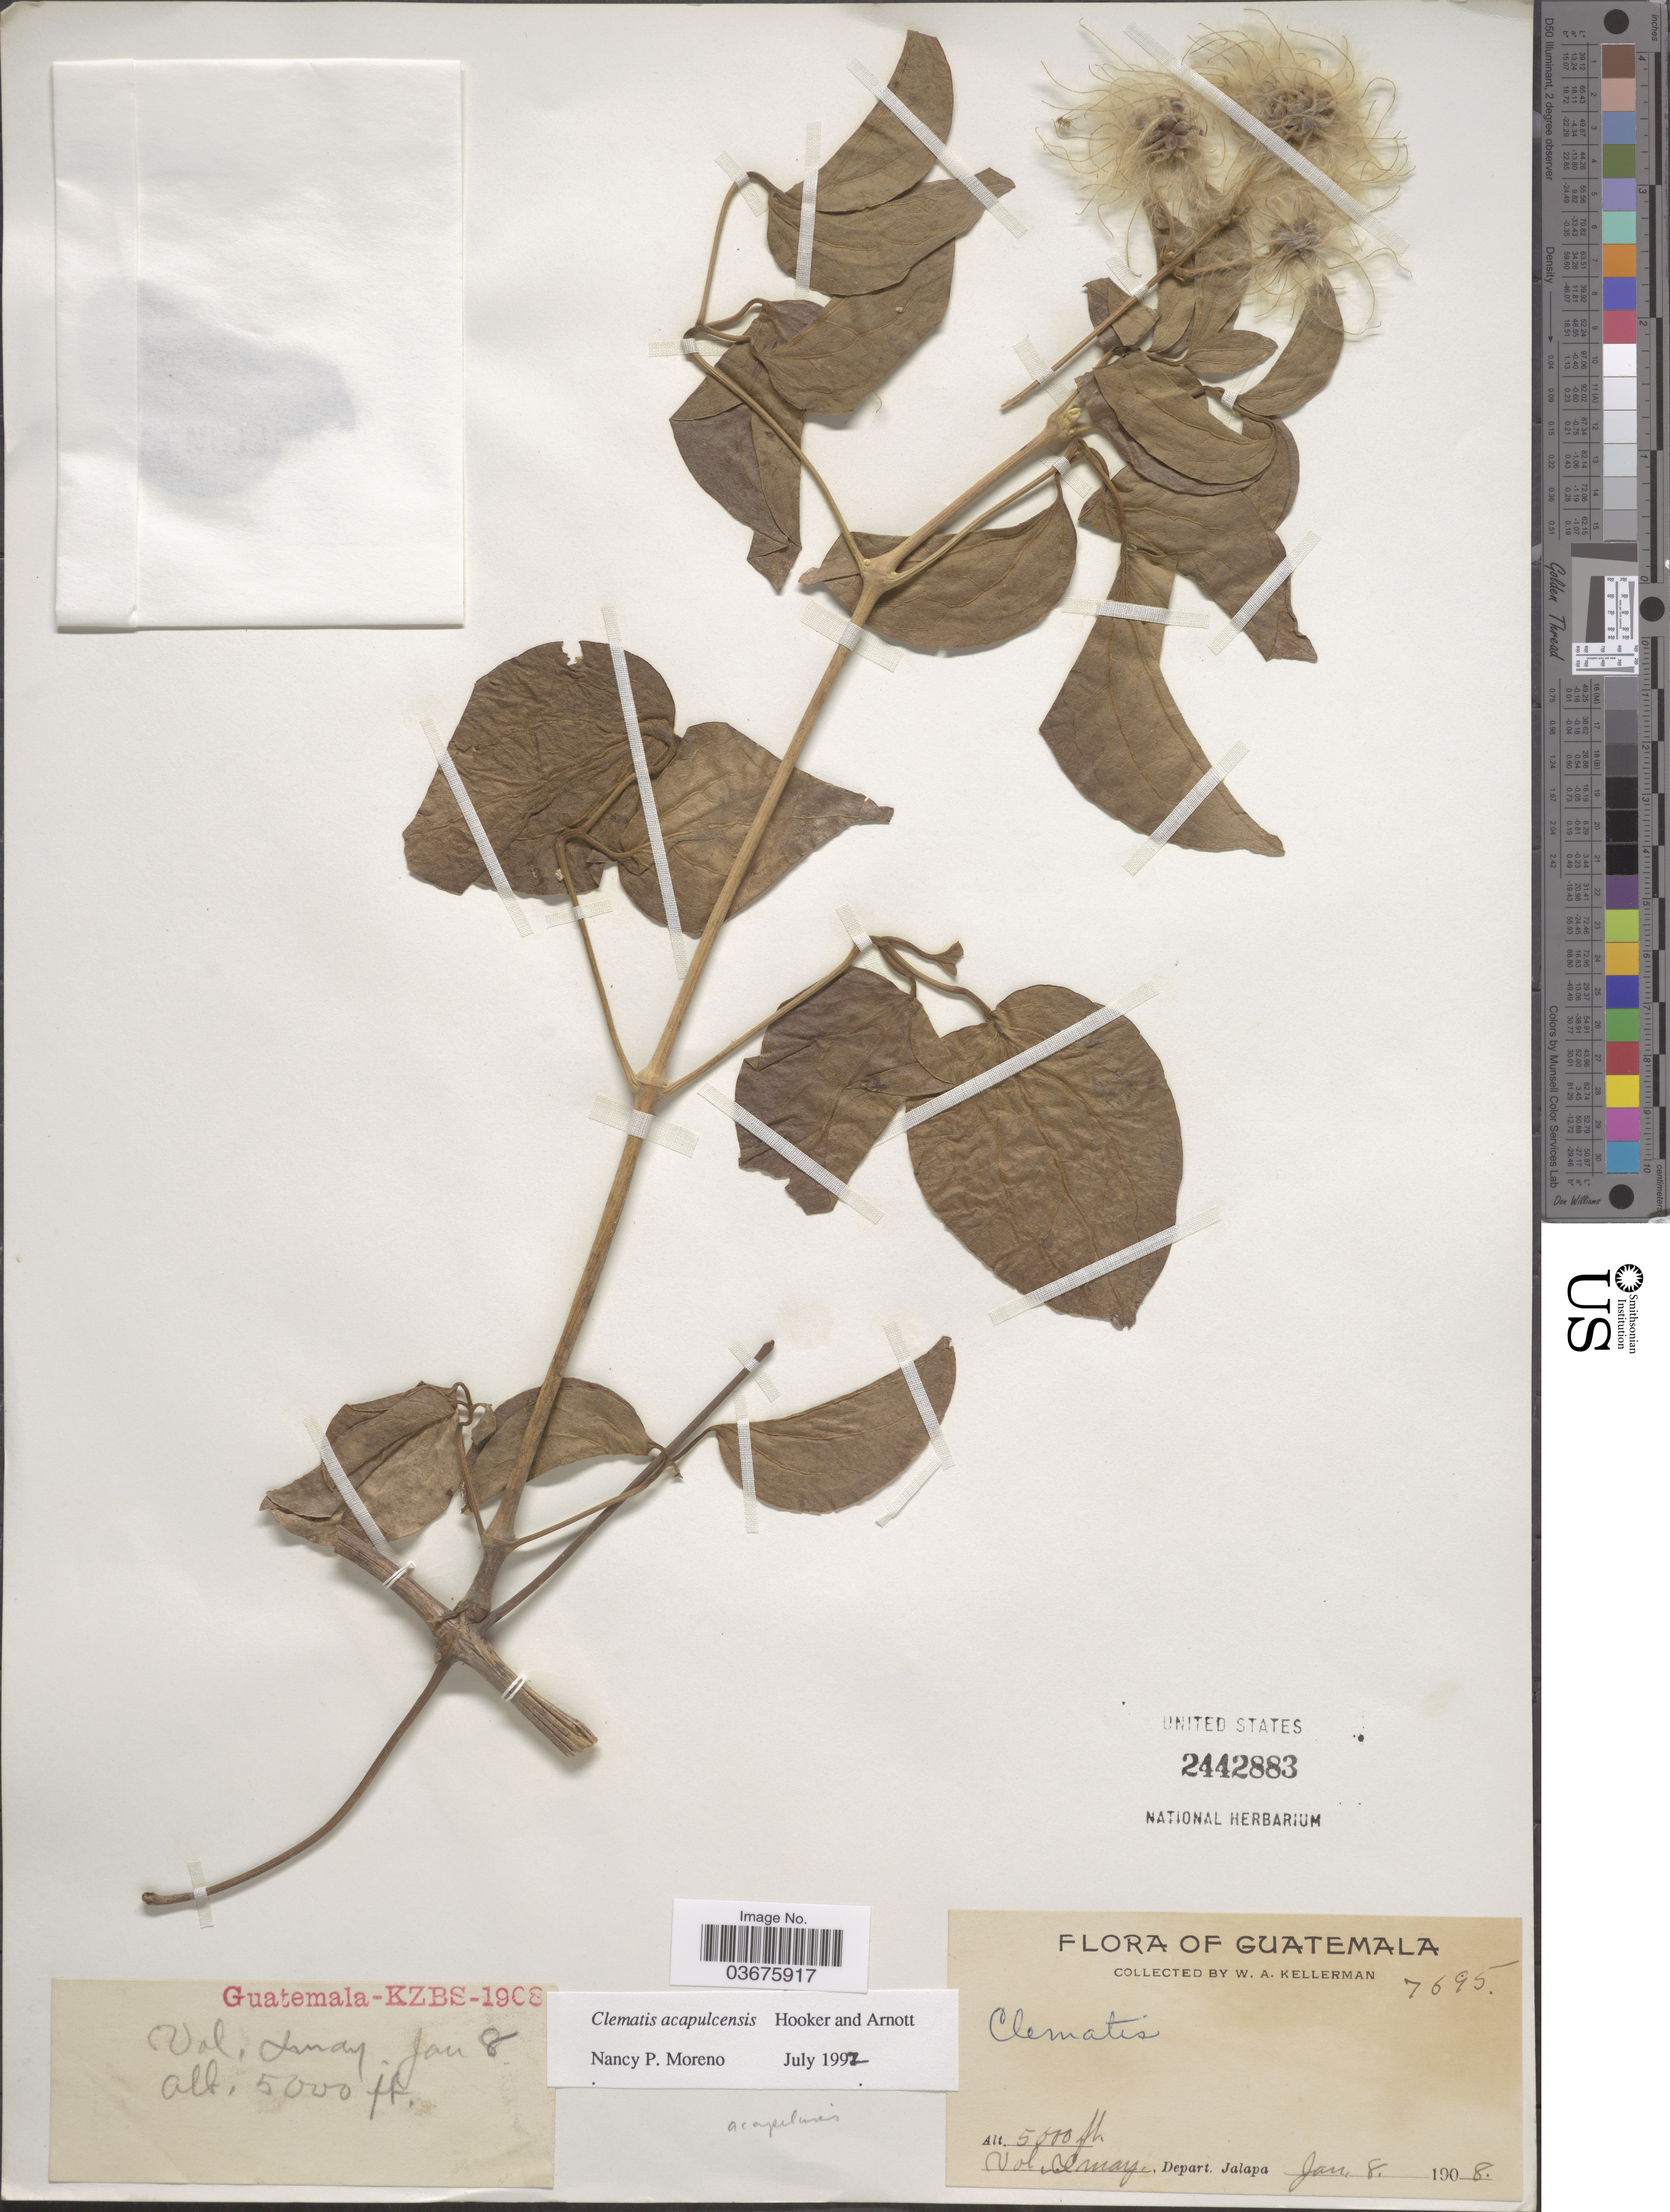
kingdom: Plantae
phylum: Tracheophyta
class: Magnoliopsida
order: Ranunculales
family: Ranunculaceae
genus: Clematis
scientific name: Clematis acapulcensis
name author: Hook. & Arn.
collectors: W. Kellerman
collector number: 7695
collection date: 1908-01-08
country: Guatemala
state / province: Jalapa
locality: Vol Imay., Depart. Jalapa.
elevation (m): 1524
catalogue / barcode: US 2442883